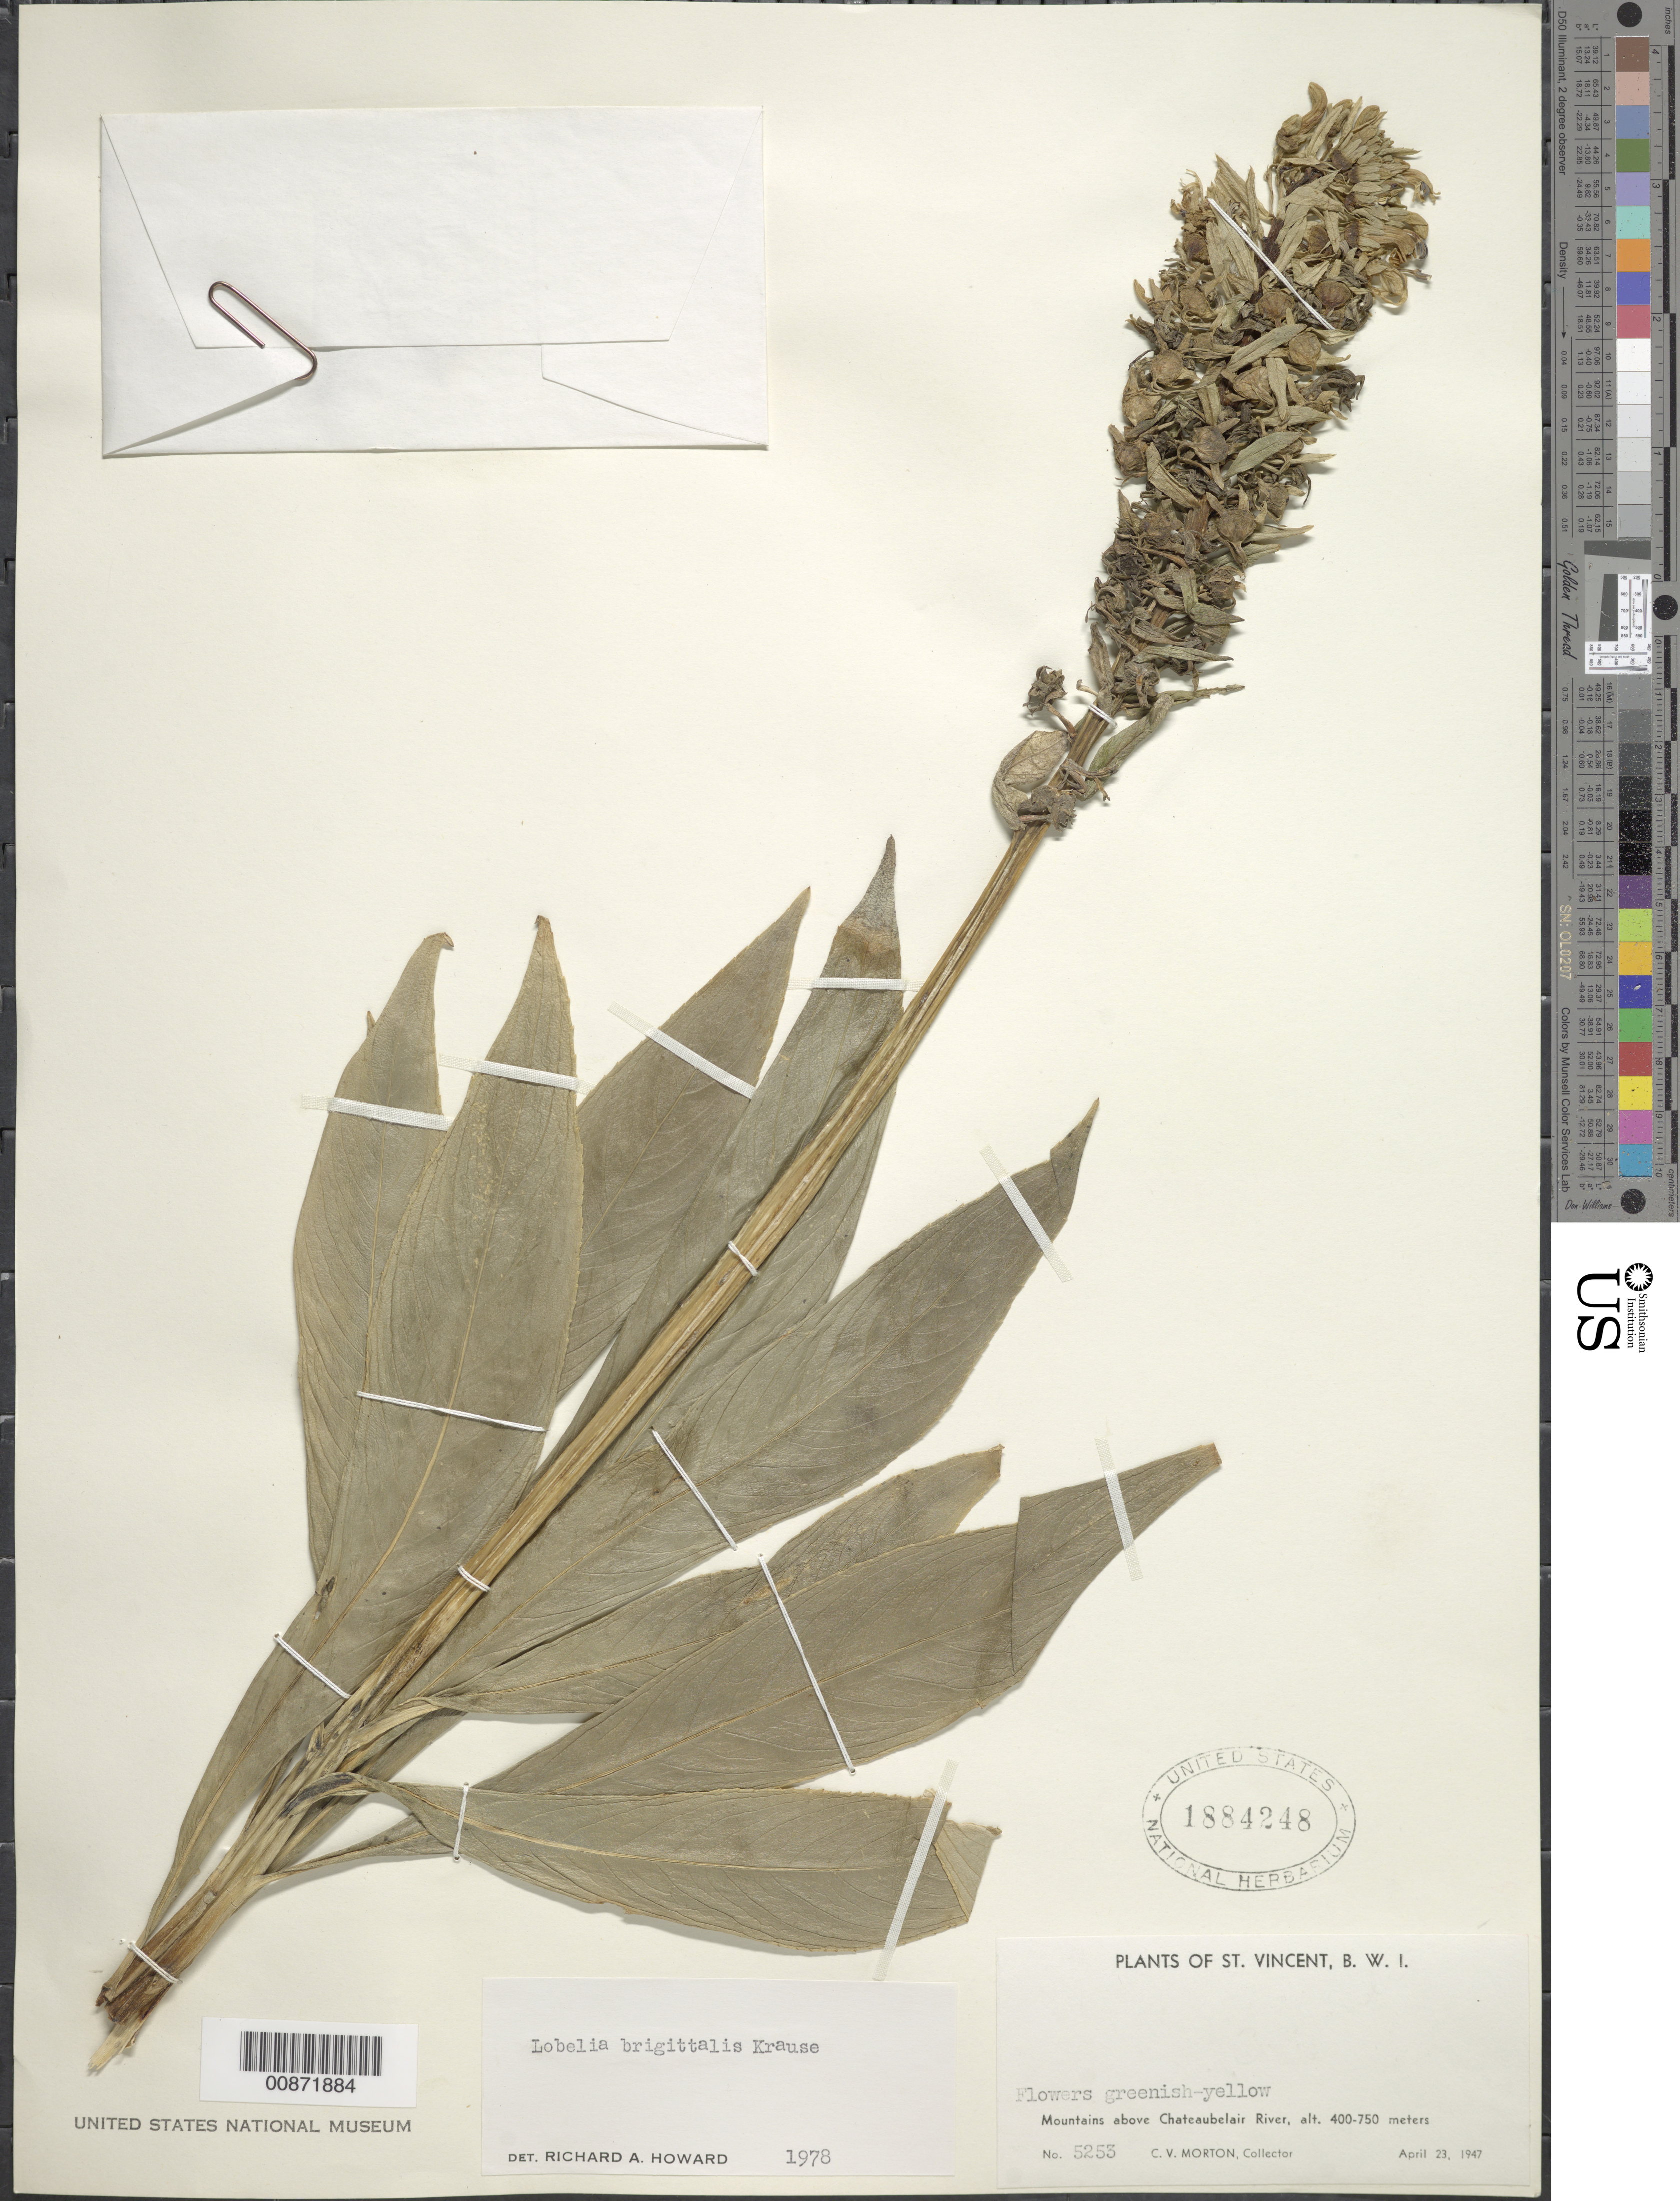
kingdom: Plantae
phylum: Tracheophyta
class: Magnoliopsida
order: Asterales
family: Campanulaceae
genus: Lobelia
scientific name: Lobelia brigittalis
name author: E.H.L. Krause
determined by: Howard, R. A.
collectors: C. V. Morton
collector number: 5253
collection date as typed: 23 Apr 1947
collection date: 1947-04-23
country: St. Vincent - Grenadines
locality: Mountains above Chateaubelair River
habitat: Montane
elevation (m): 400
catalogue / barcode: US 1884248